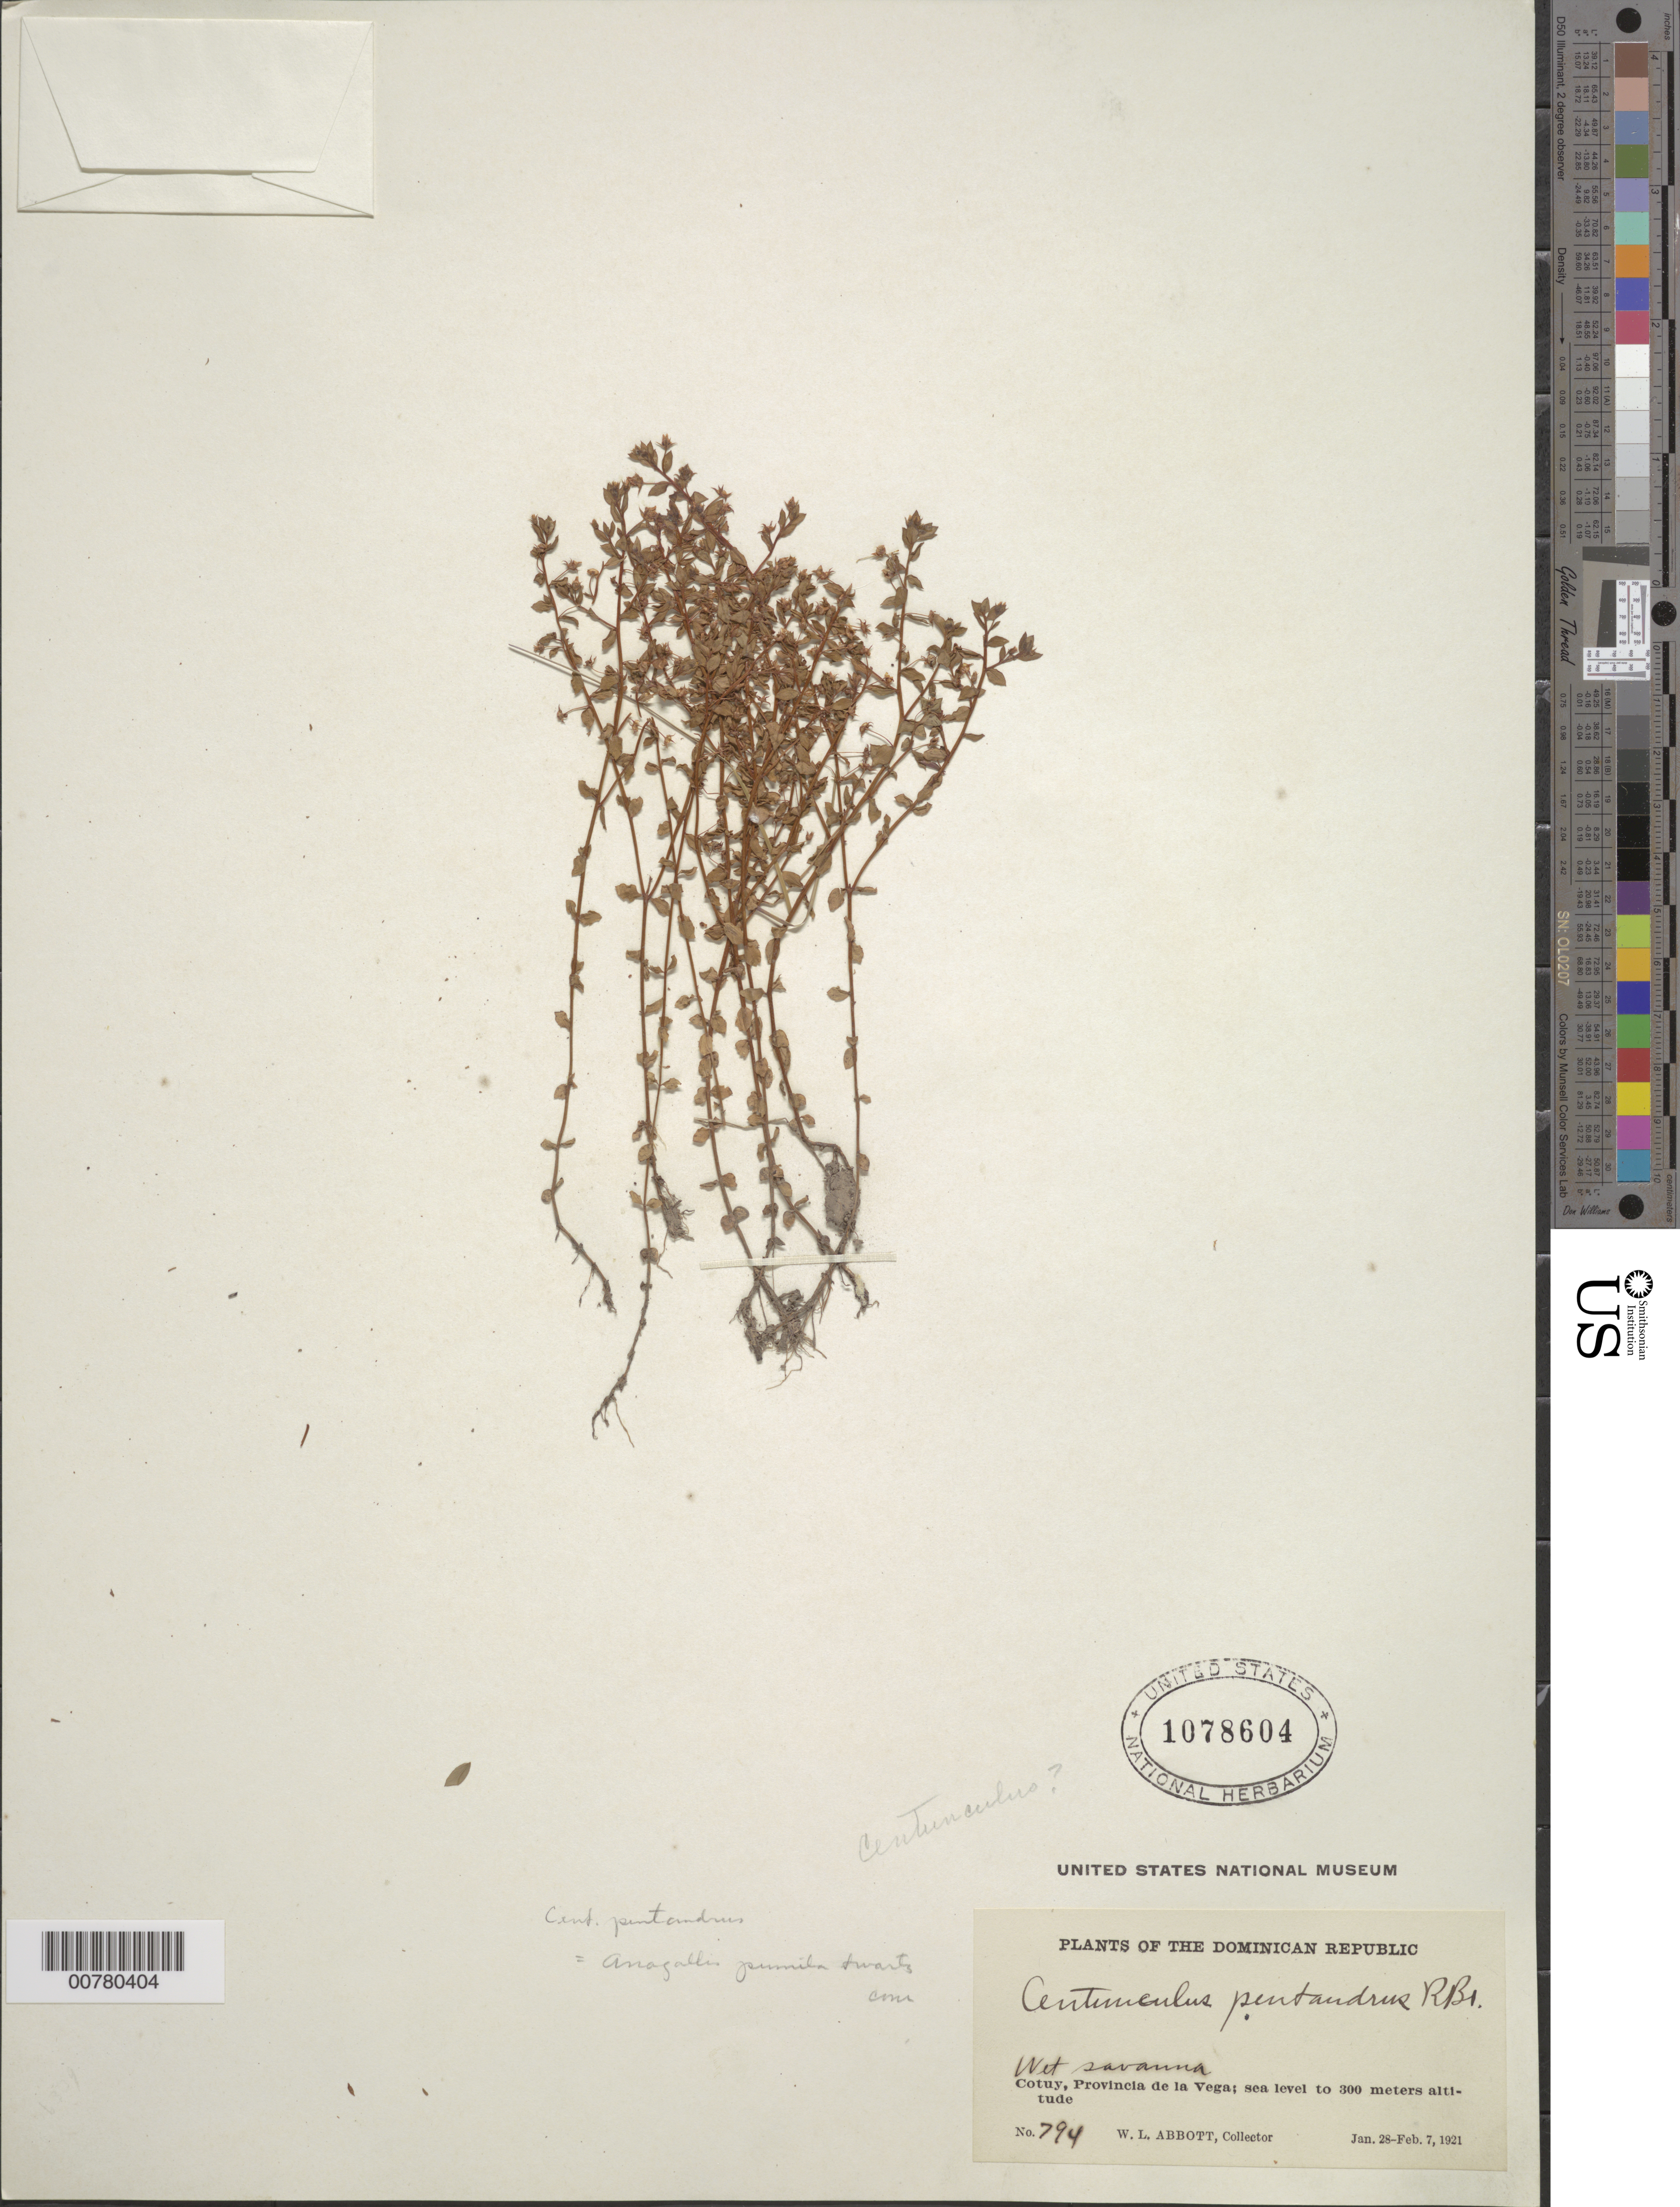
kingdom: Plantae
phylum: Tracheophyta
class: Magnoliopsida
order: Ericales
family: Primulaceae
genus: Anagallis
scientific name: Anagallis pumila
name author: Sw.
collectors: W. L. Abbott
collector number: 794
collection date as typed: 28 Feb 1910 to 07 Feb 1921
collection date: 1910-02-28/1921-02-07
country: Dominican Republic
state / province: La Vega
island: Hispaniola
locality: Cotuy.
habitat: Wet savanna.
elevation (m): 0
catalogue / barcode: US 1078604